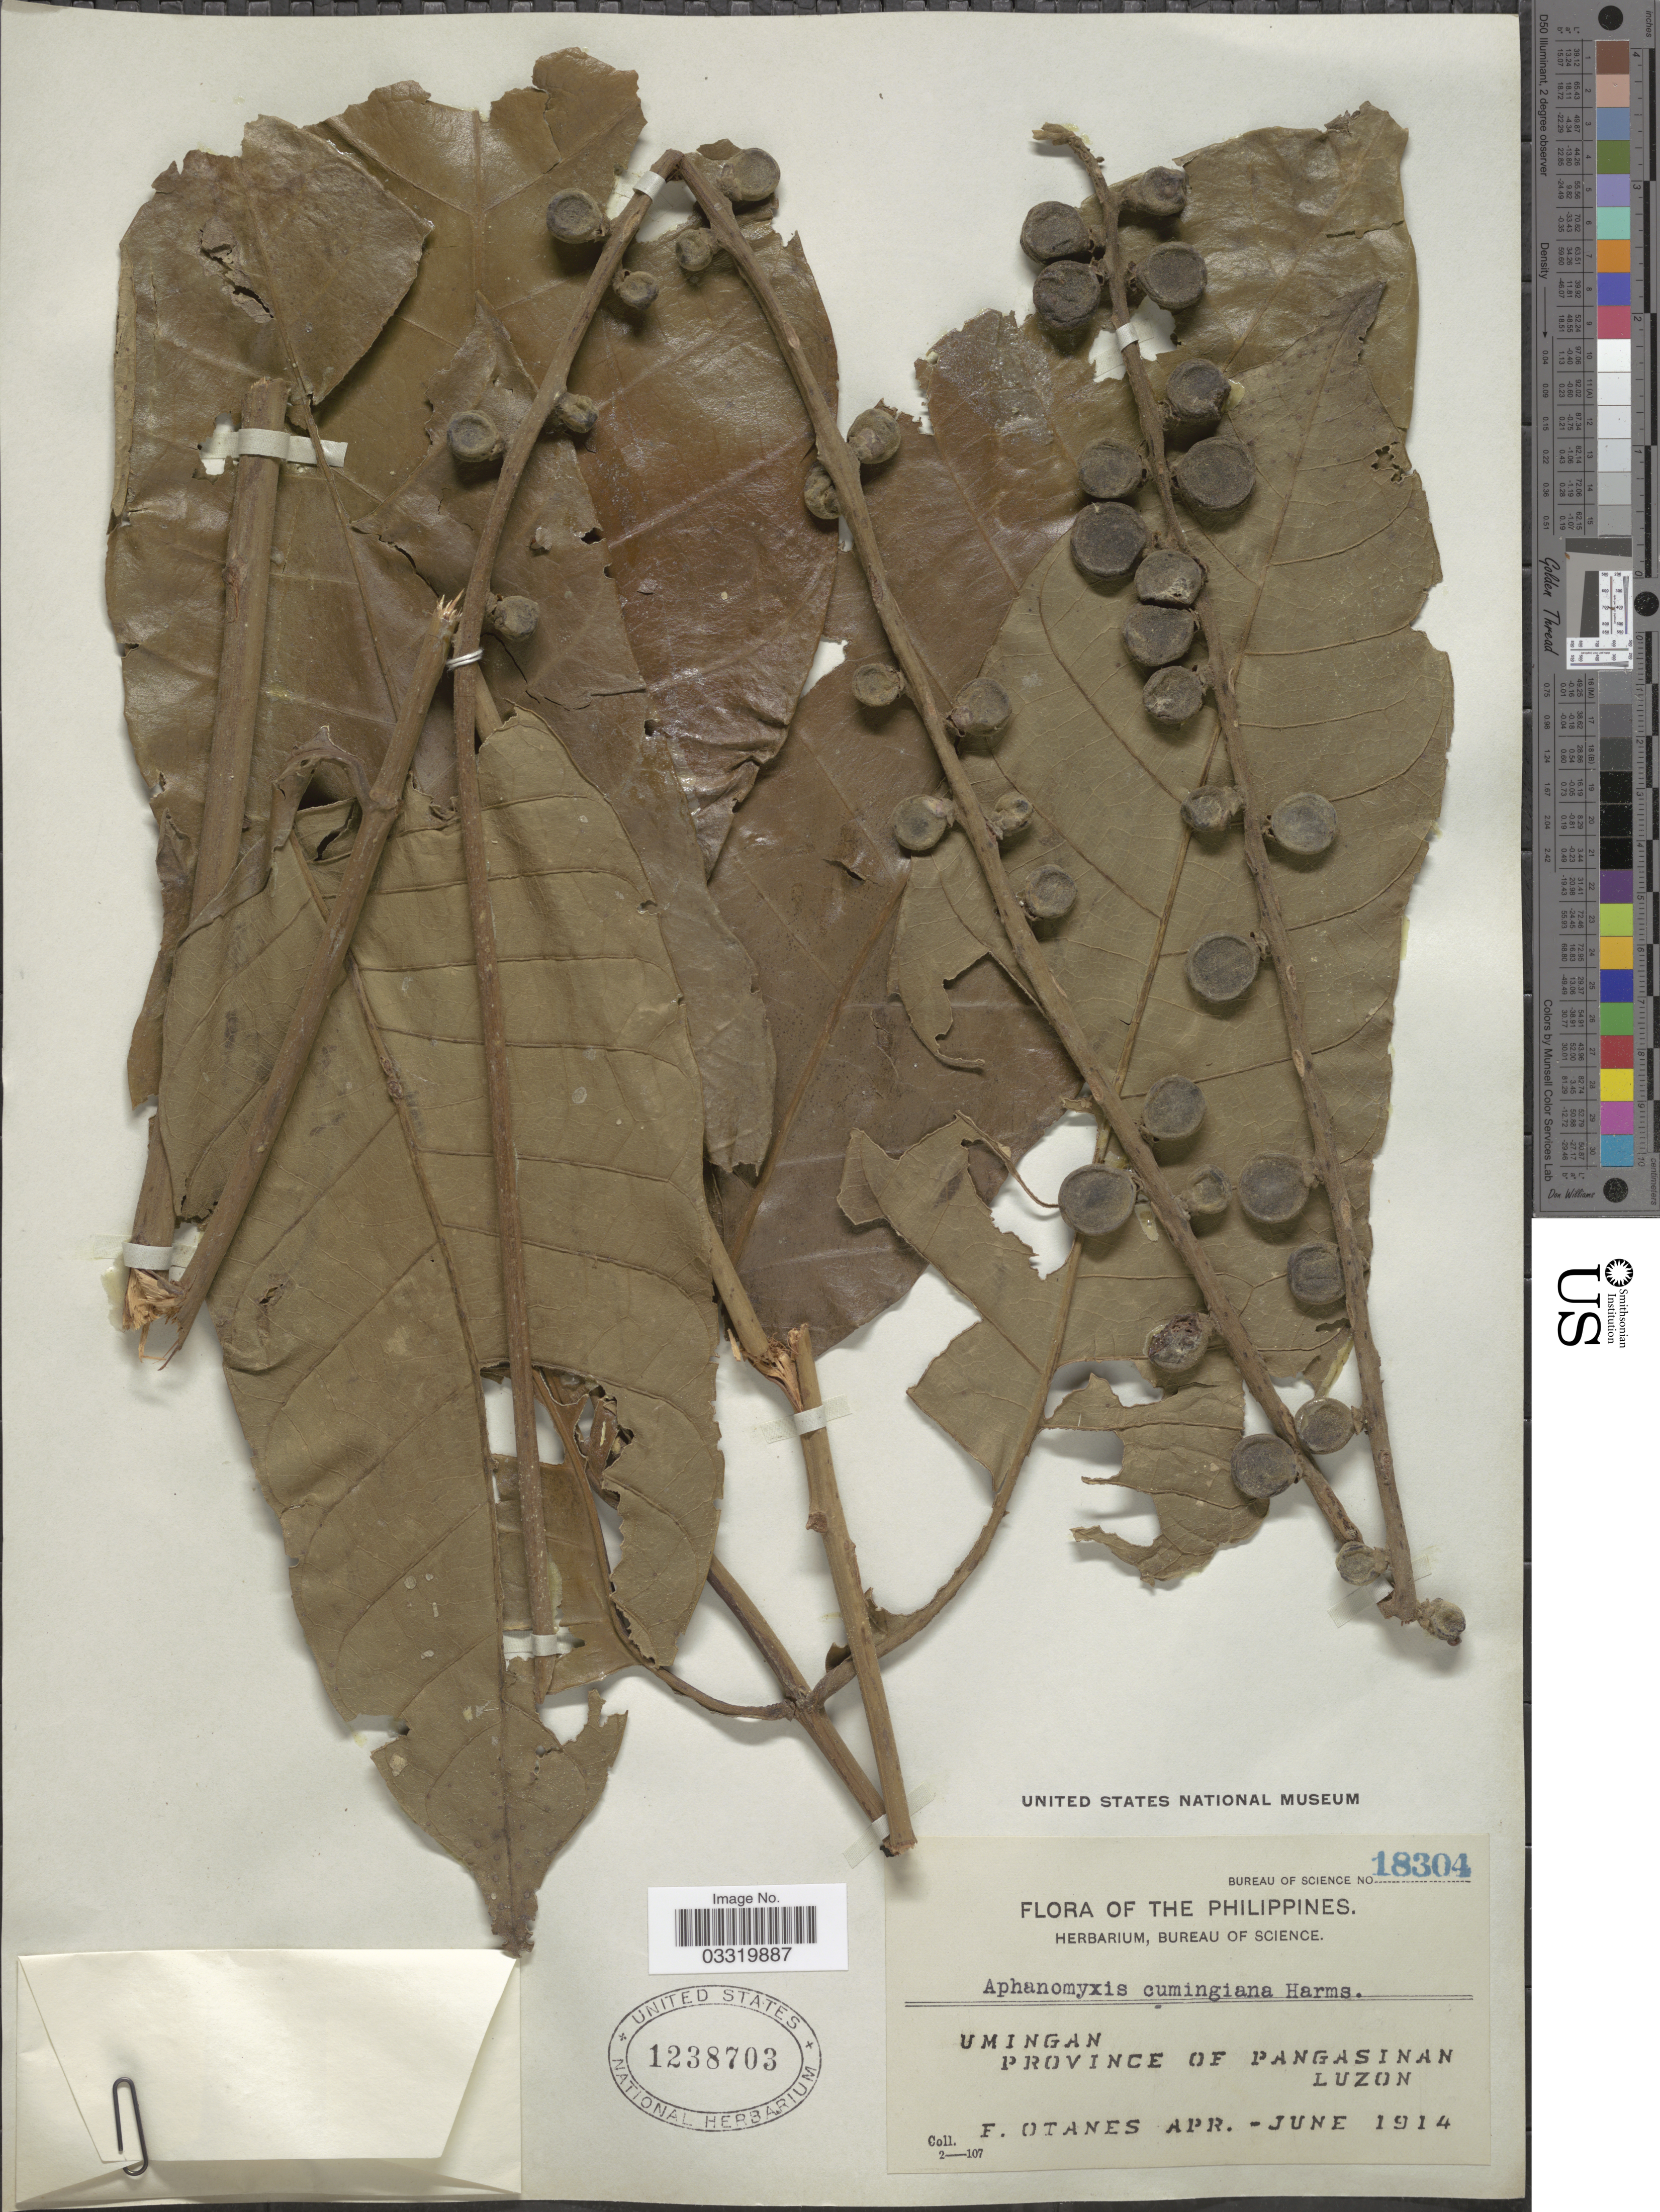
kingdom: Plantae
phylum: Tracheophyta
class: Magnoliopsida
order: Sapindales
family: Meliaceae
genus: Aphanamixis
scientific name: Aphanamixis polystachya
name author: (Wall.) R. Parker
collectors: F. Q. Otanes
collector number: Bureau of Science 18304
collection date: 1914-04/1914-06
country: Philippines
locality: Umingan, Province of Pangasinan, Luzon.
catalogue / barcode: US 1238703